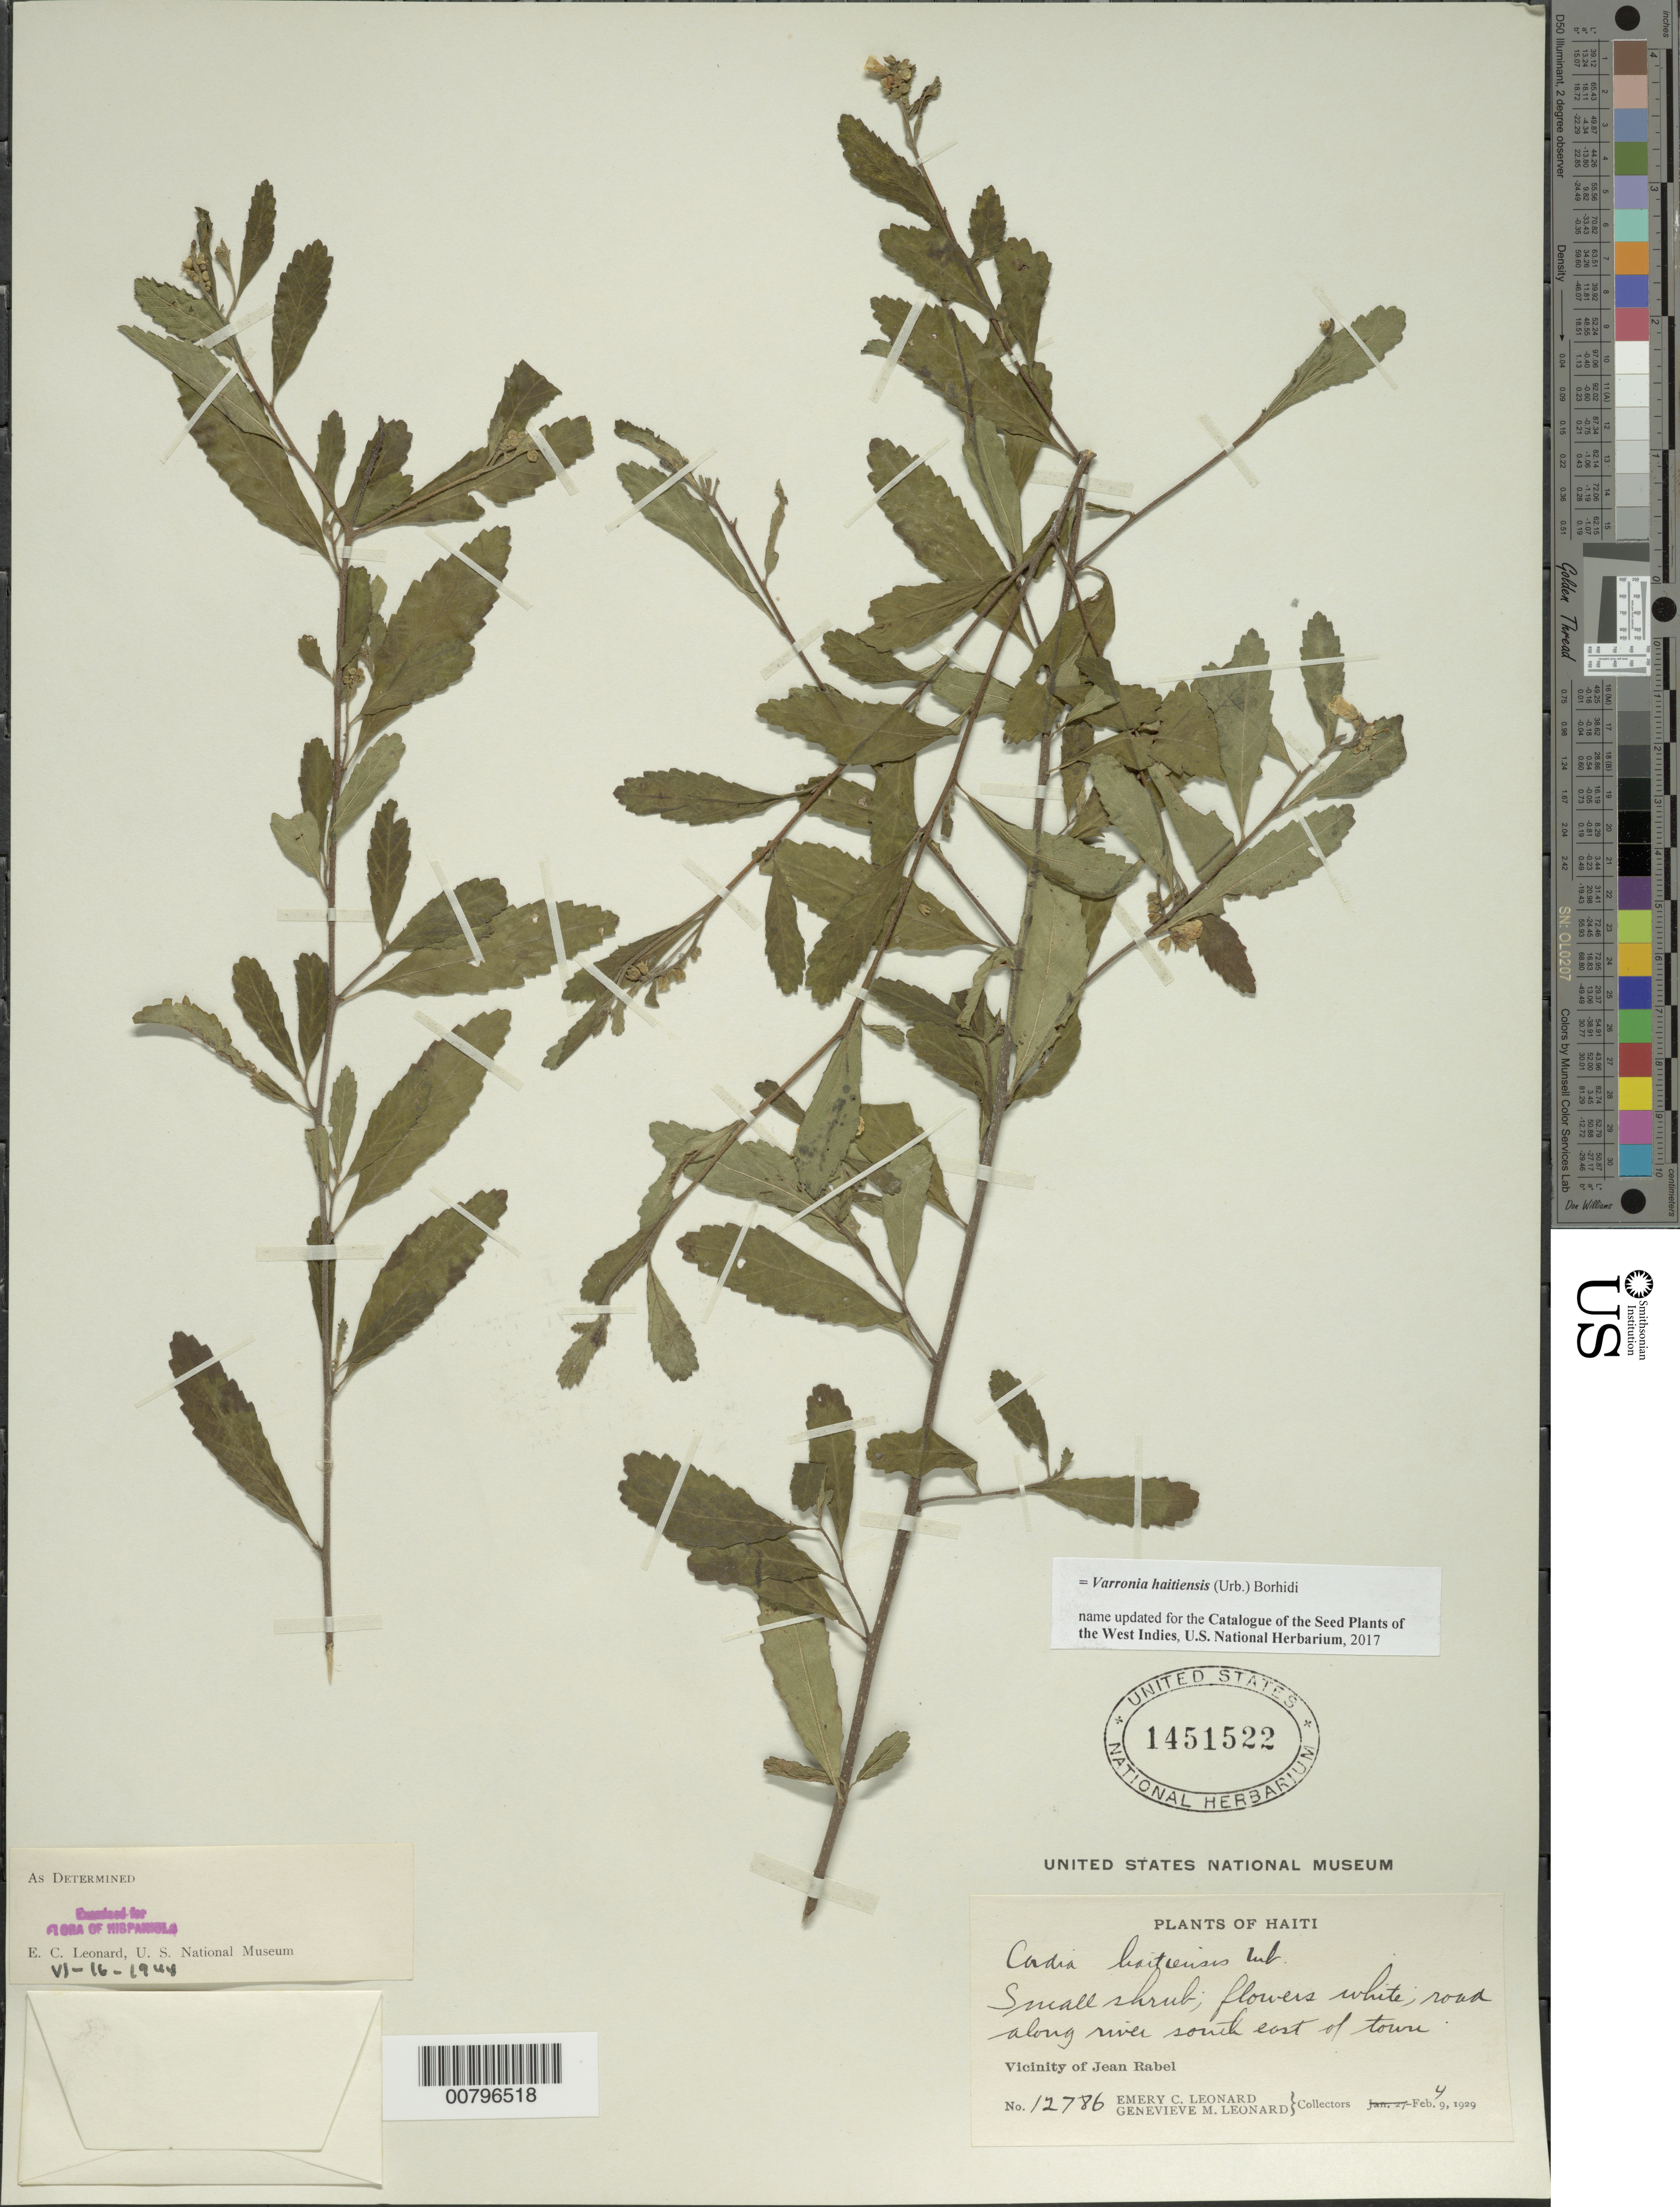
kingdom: Plantae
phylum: Tracheophyta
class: Magnoliopsida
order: Boraginales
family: Cordiaceae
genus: Varronia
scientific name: Varronia haitiensis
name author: (Urb.) Borhidi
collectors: E. C. Leonard & G. M. Leonard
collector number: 12786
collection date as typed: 04 Feb 1929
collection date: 1929-02-04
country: Haiti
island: Hispaniola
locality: Vicinity of Jean Rabel, road along river south east of town.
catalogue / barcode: US 1451522